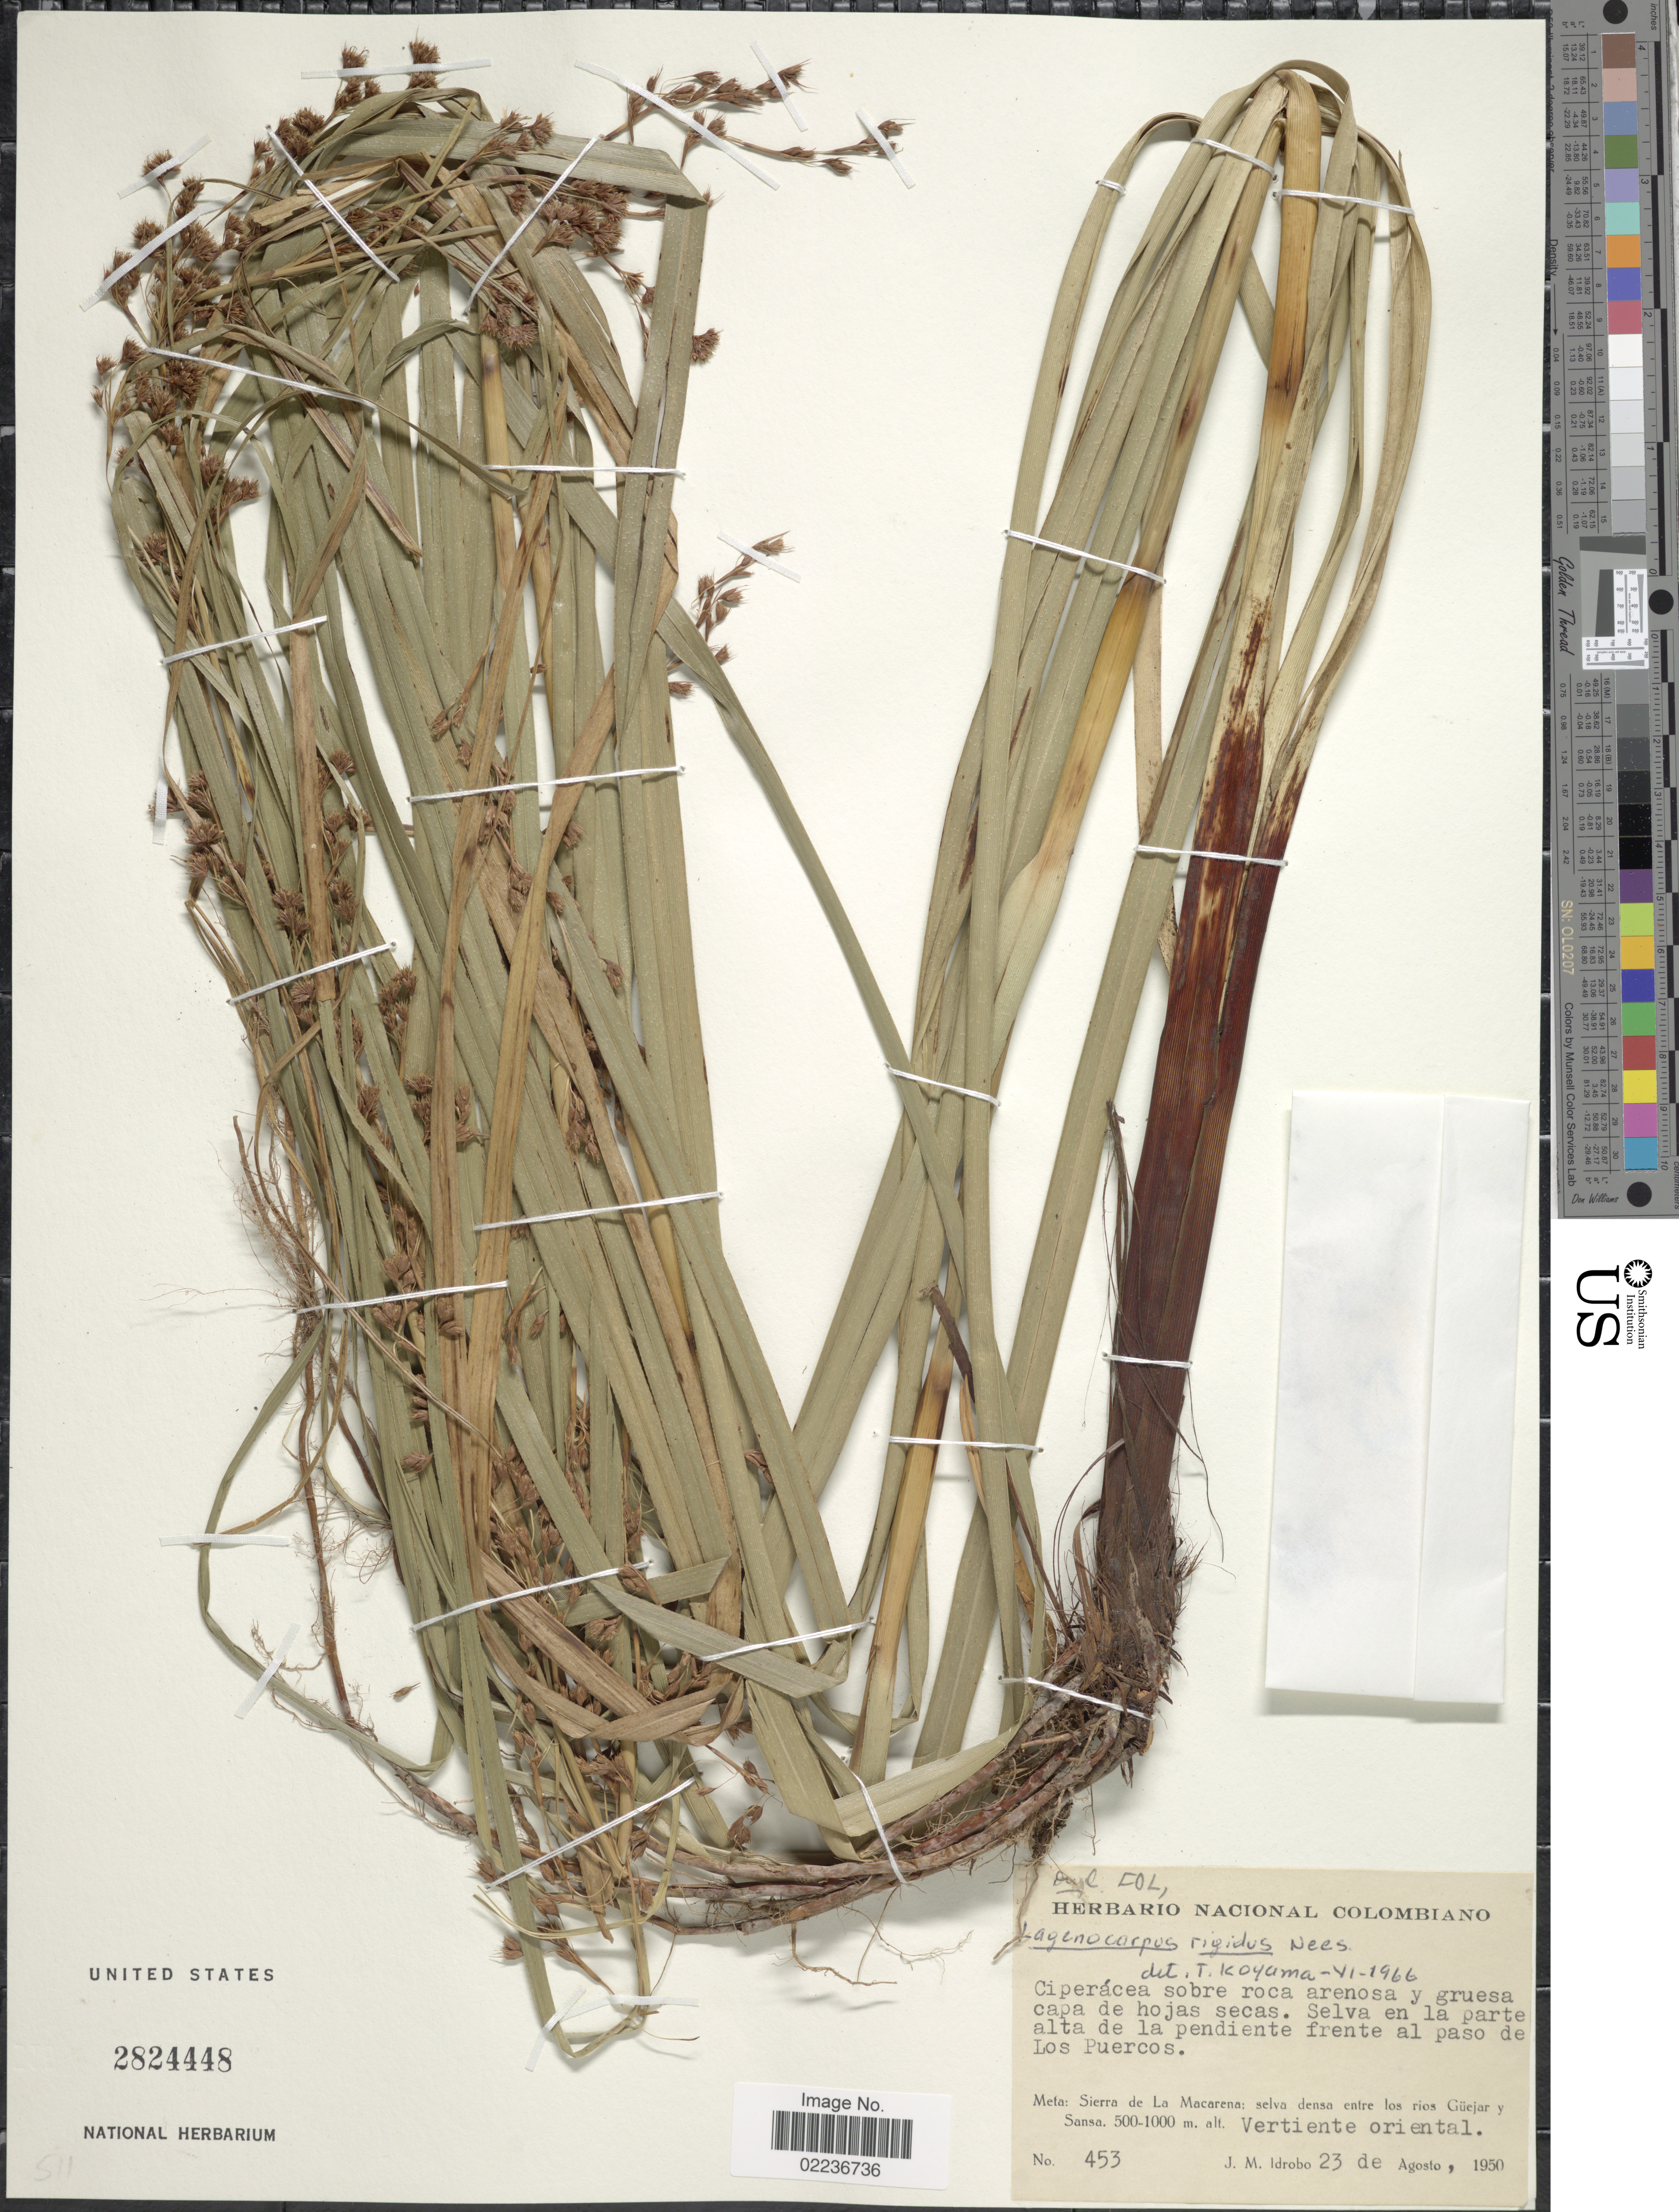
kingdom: Plantae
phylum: Tracheophyta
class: Liliopsida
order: Poales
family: Cyperaceae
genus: Lagenocarpus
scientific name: Lagenocarpus rigidus subsp. rigidus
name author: (Kunth) Nees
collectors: J. M. Idrobo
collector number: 453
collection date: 1950-08-23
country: Colombia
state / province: Meta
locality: Selva en la parte alta de la pendiente frente al paso de Los Puercos, Sierra de La Macarena: selva densa entre los rios Guejar y Sansa, vertiente oriental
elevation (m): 500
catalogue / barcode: US 2824448